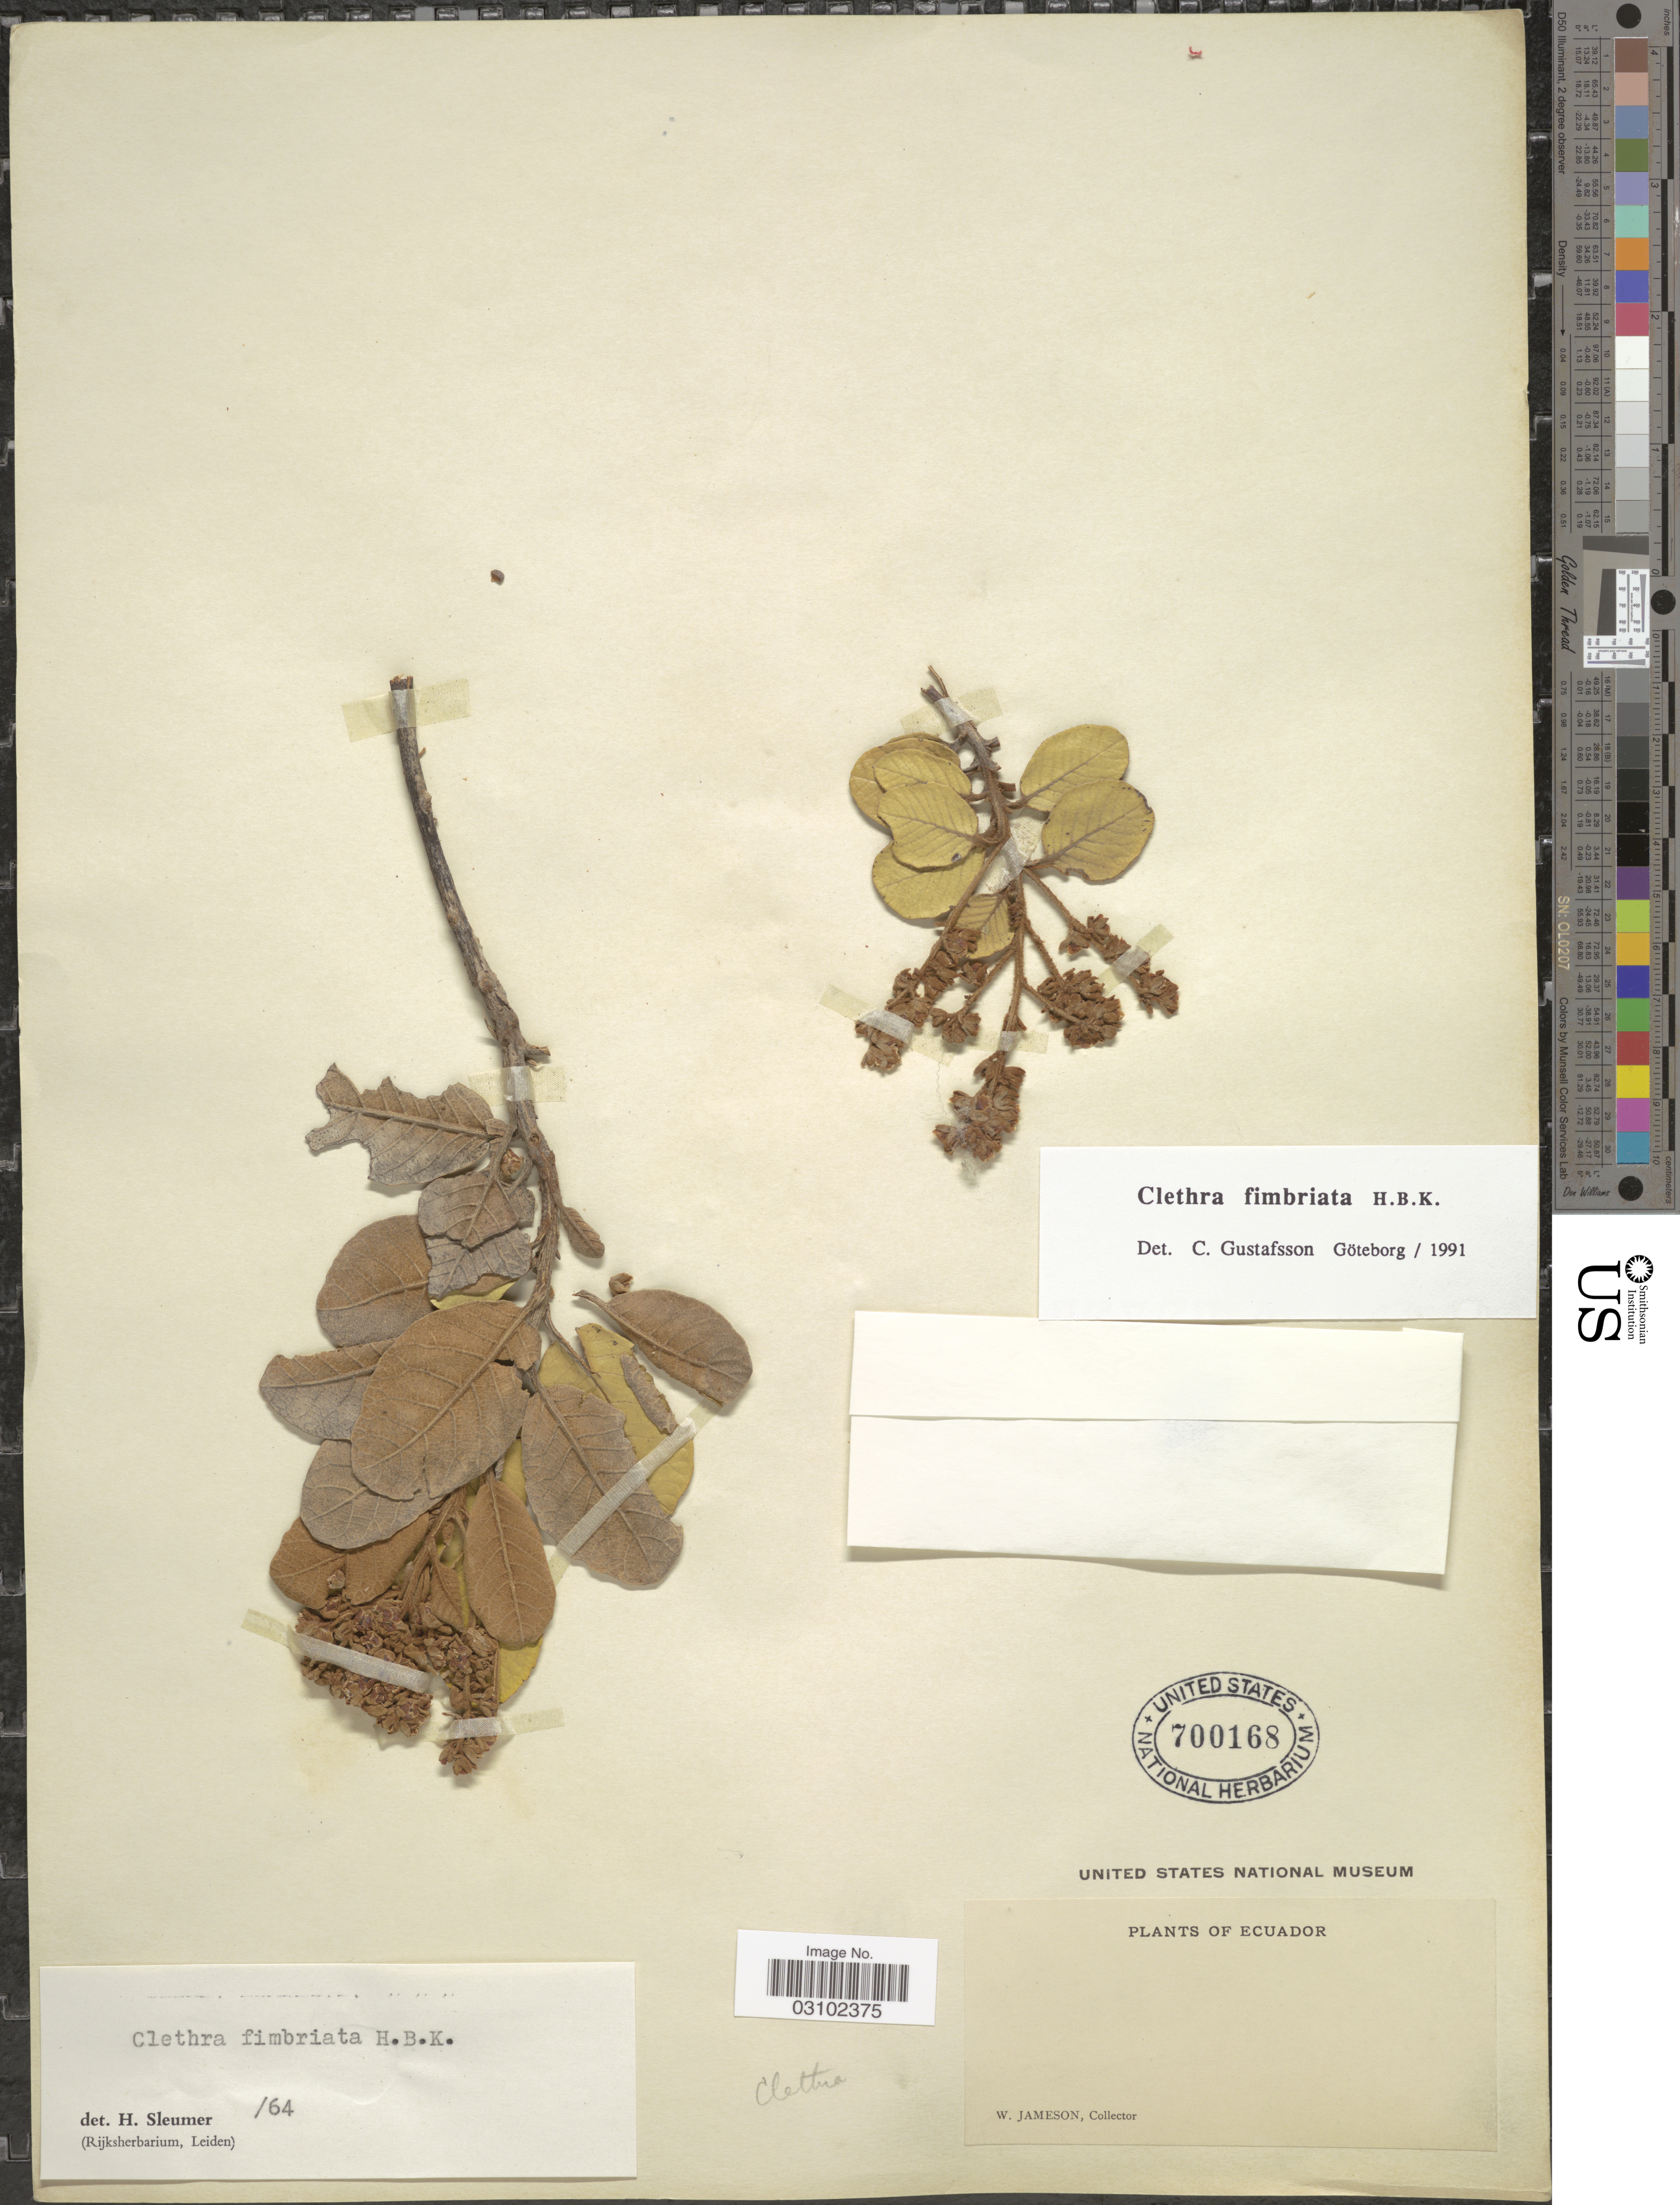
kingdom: Plantae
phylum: Tracheophyta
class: Magnoliopsida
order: Ericales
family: Clethraceae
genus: Clethra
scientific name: Clethra fimbriata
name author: Kunth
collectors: W. Jameson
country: Ecuador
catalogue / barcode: US 700168